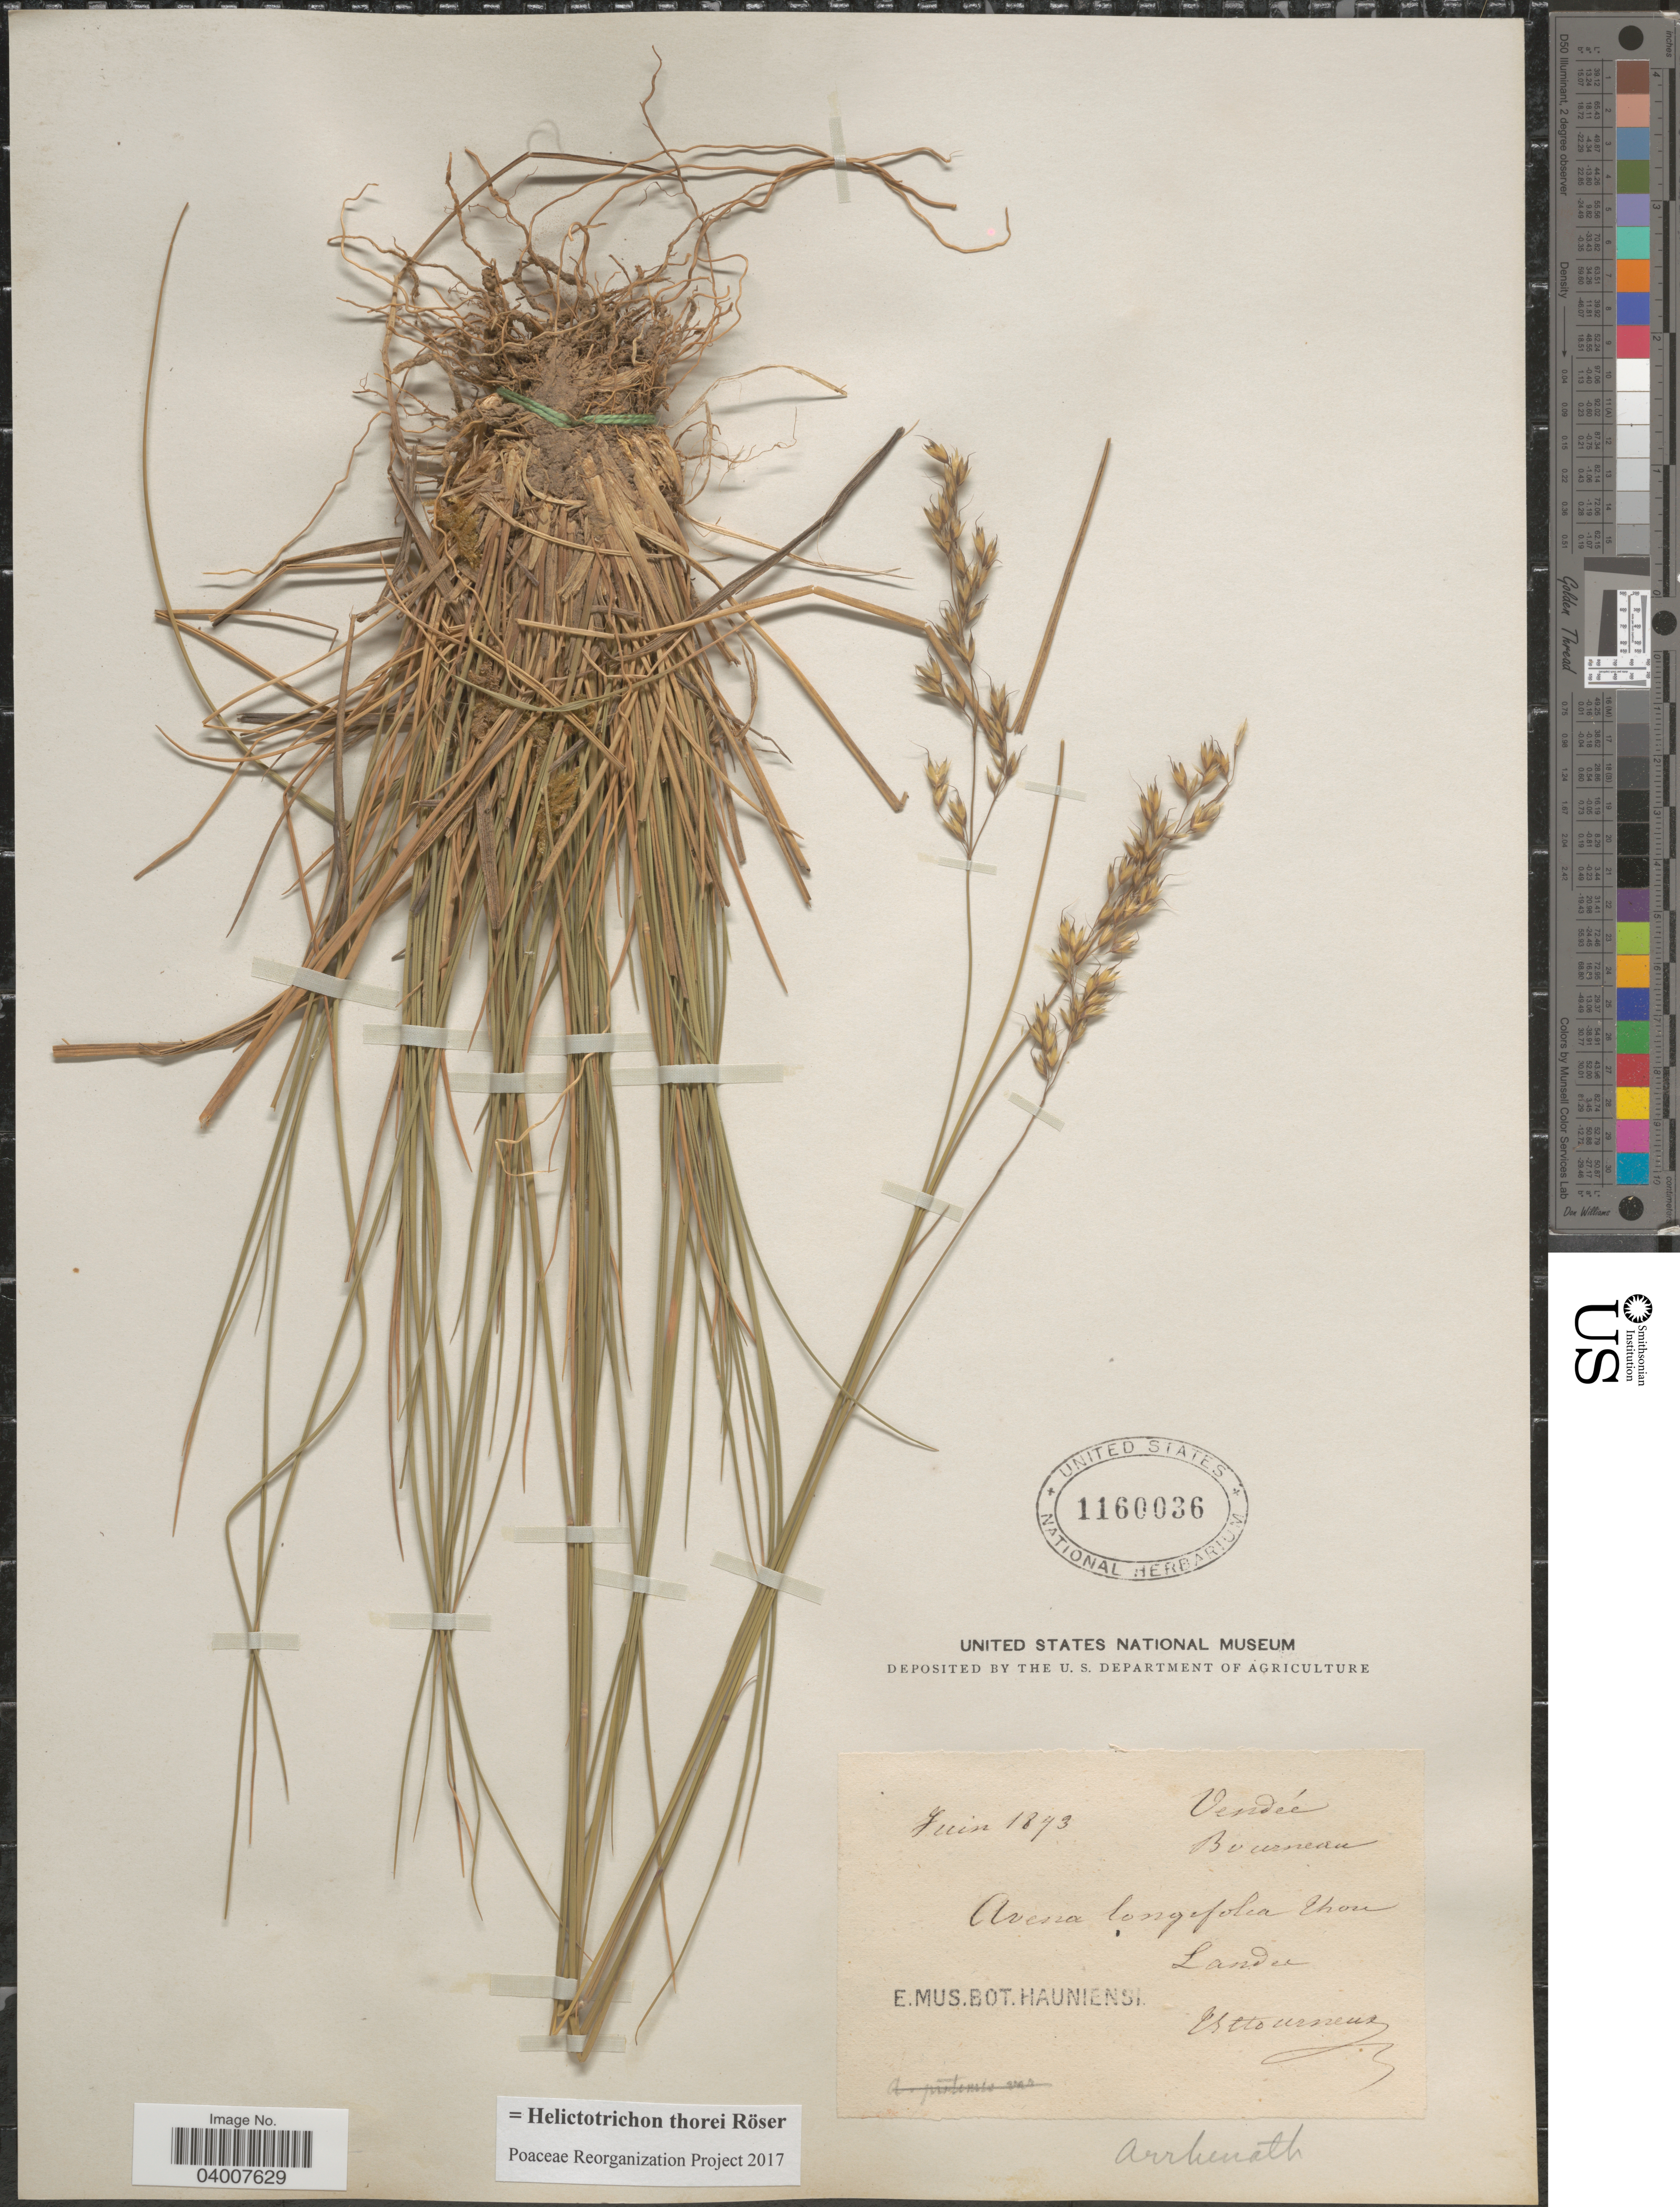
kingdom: Plantae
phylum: Tracheophyta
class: Liliopsida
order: Poales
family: Poaceae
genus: Helictotrichon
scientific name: Helictotrichon thorei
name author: Röser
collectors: Esttourneux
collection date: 1873-06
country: France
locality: Vendée, Bourneau.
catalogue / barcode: US 1160036